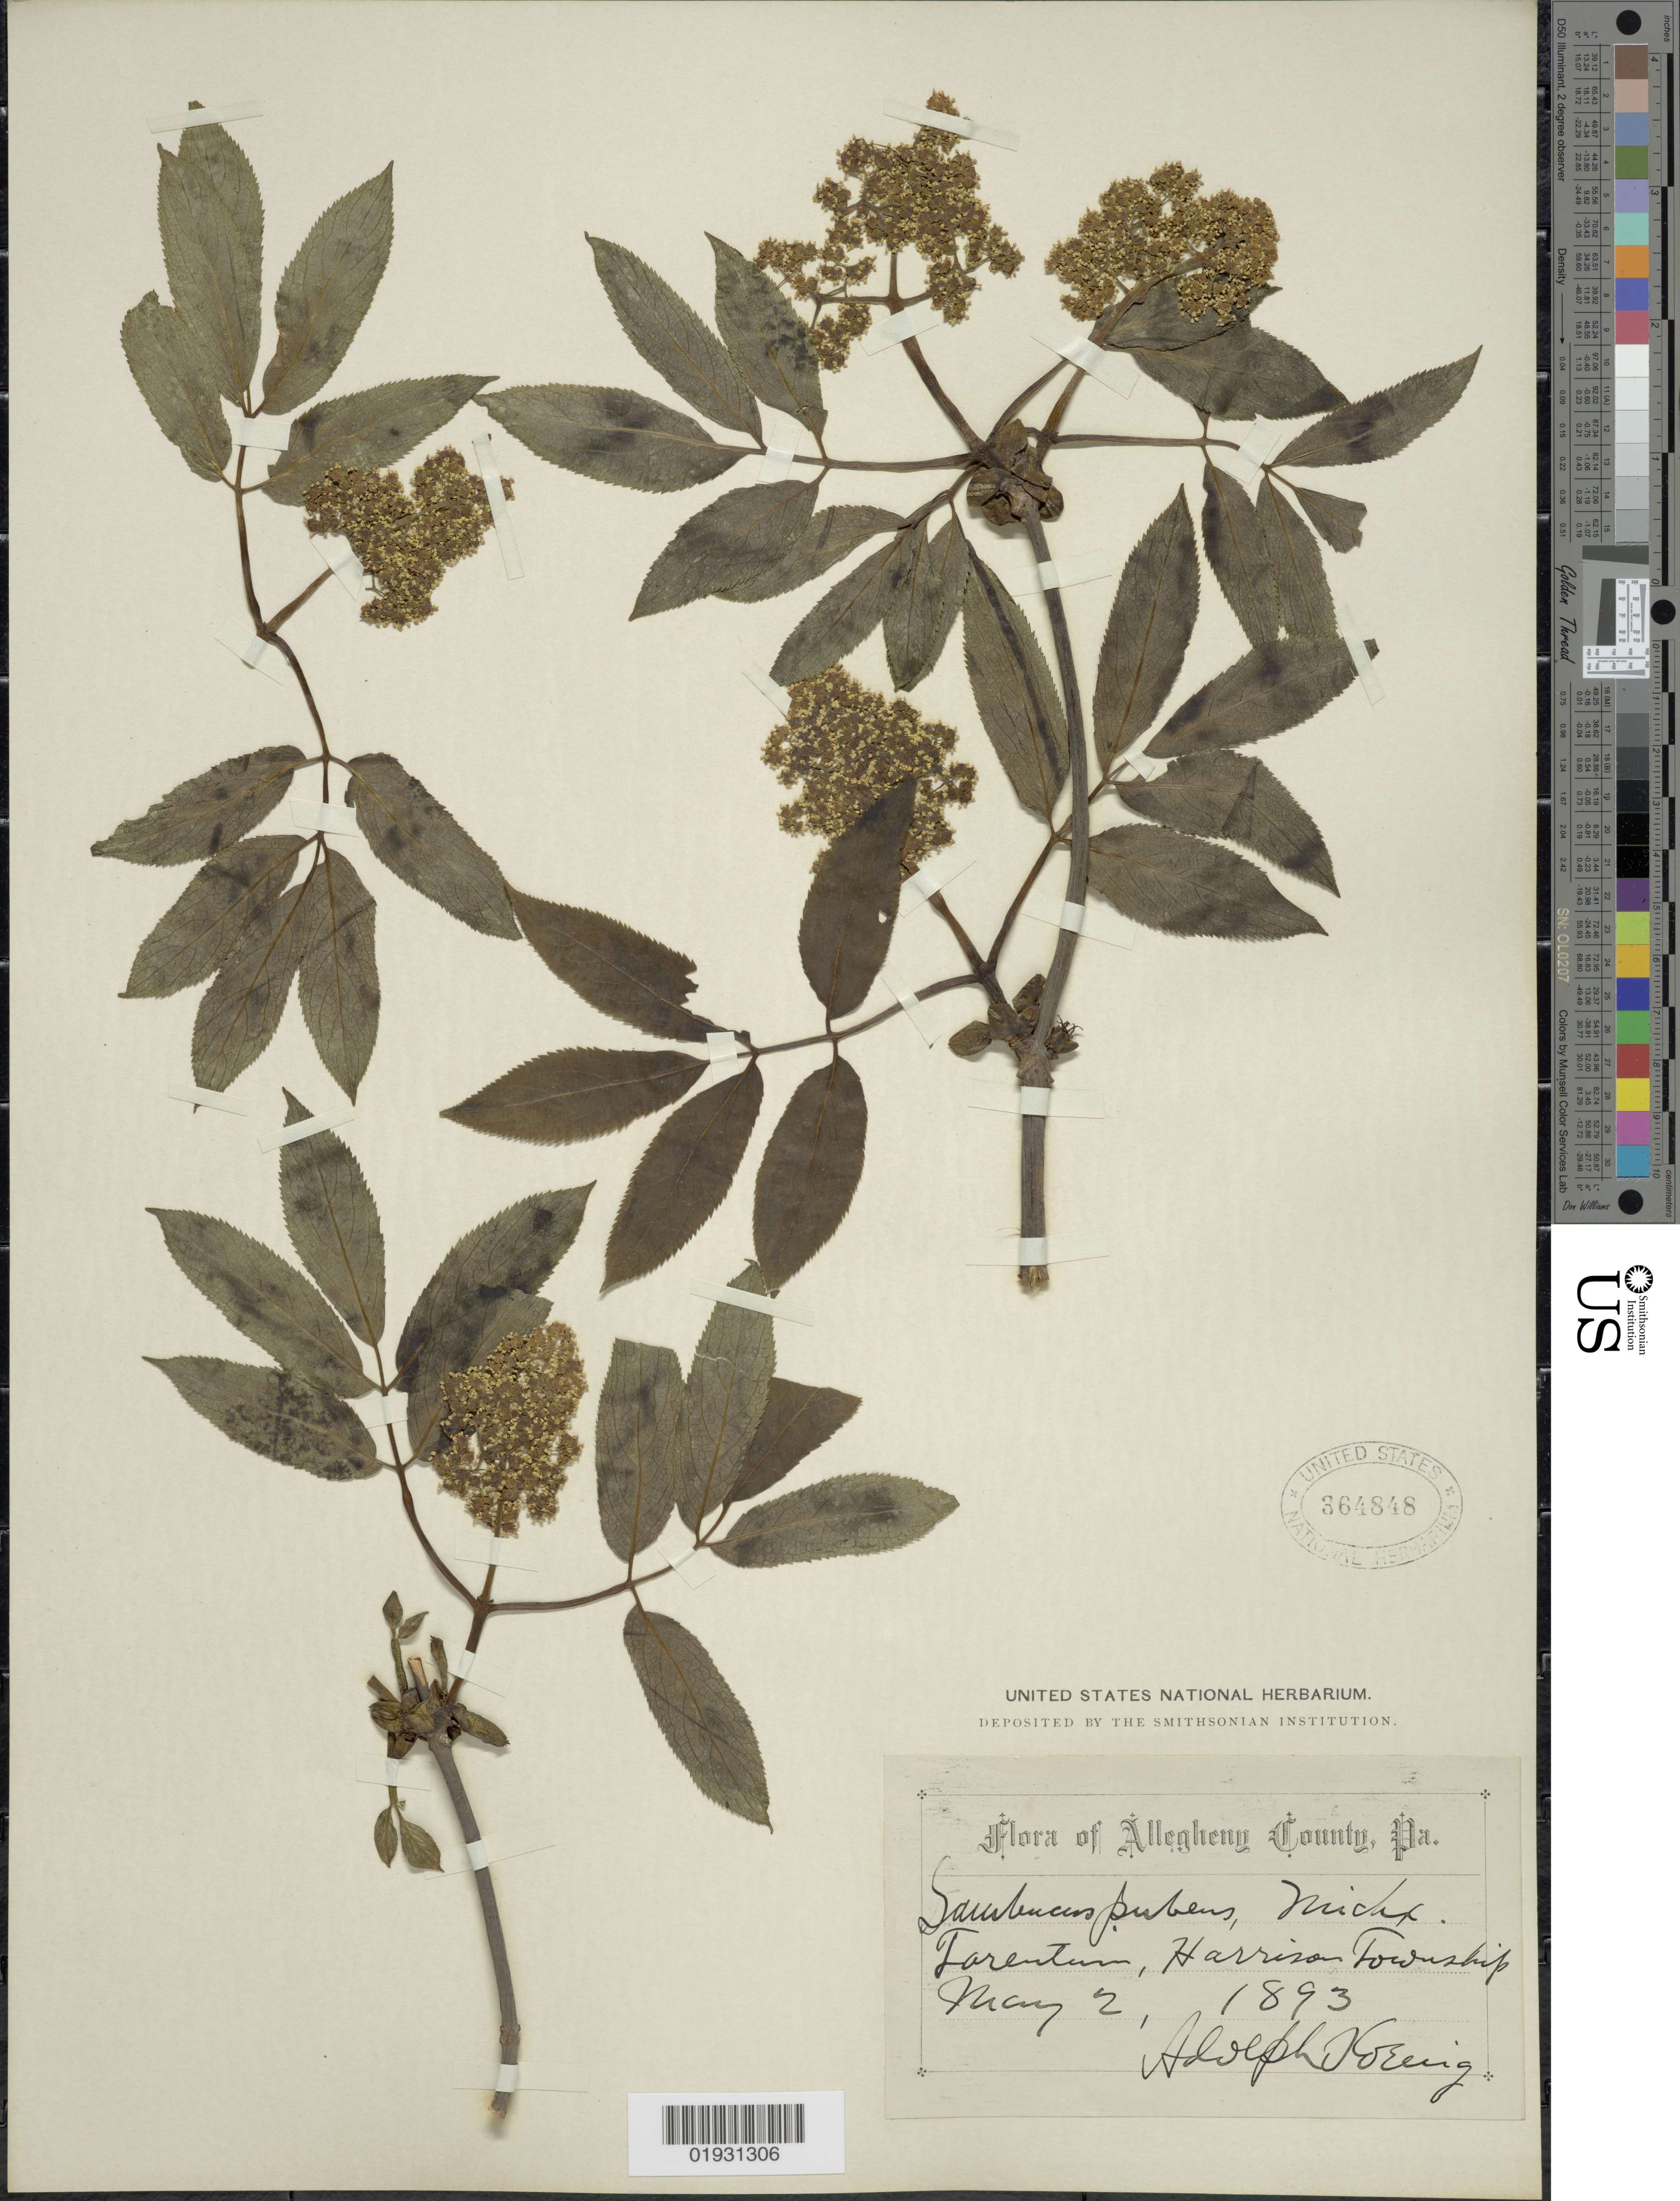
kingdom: Plantae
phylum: Tracheophyta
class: Magnoliopsida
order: Dipsacales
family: Viburnaceae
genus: Sambucus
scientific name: Sambucus racemosa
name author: L.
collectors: A. Koenig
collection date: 1893-05-02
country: United States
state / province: Pennsylvania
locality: Alleghen County Pa., Tarentum, Harrison Township.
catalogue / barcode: US 364848